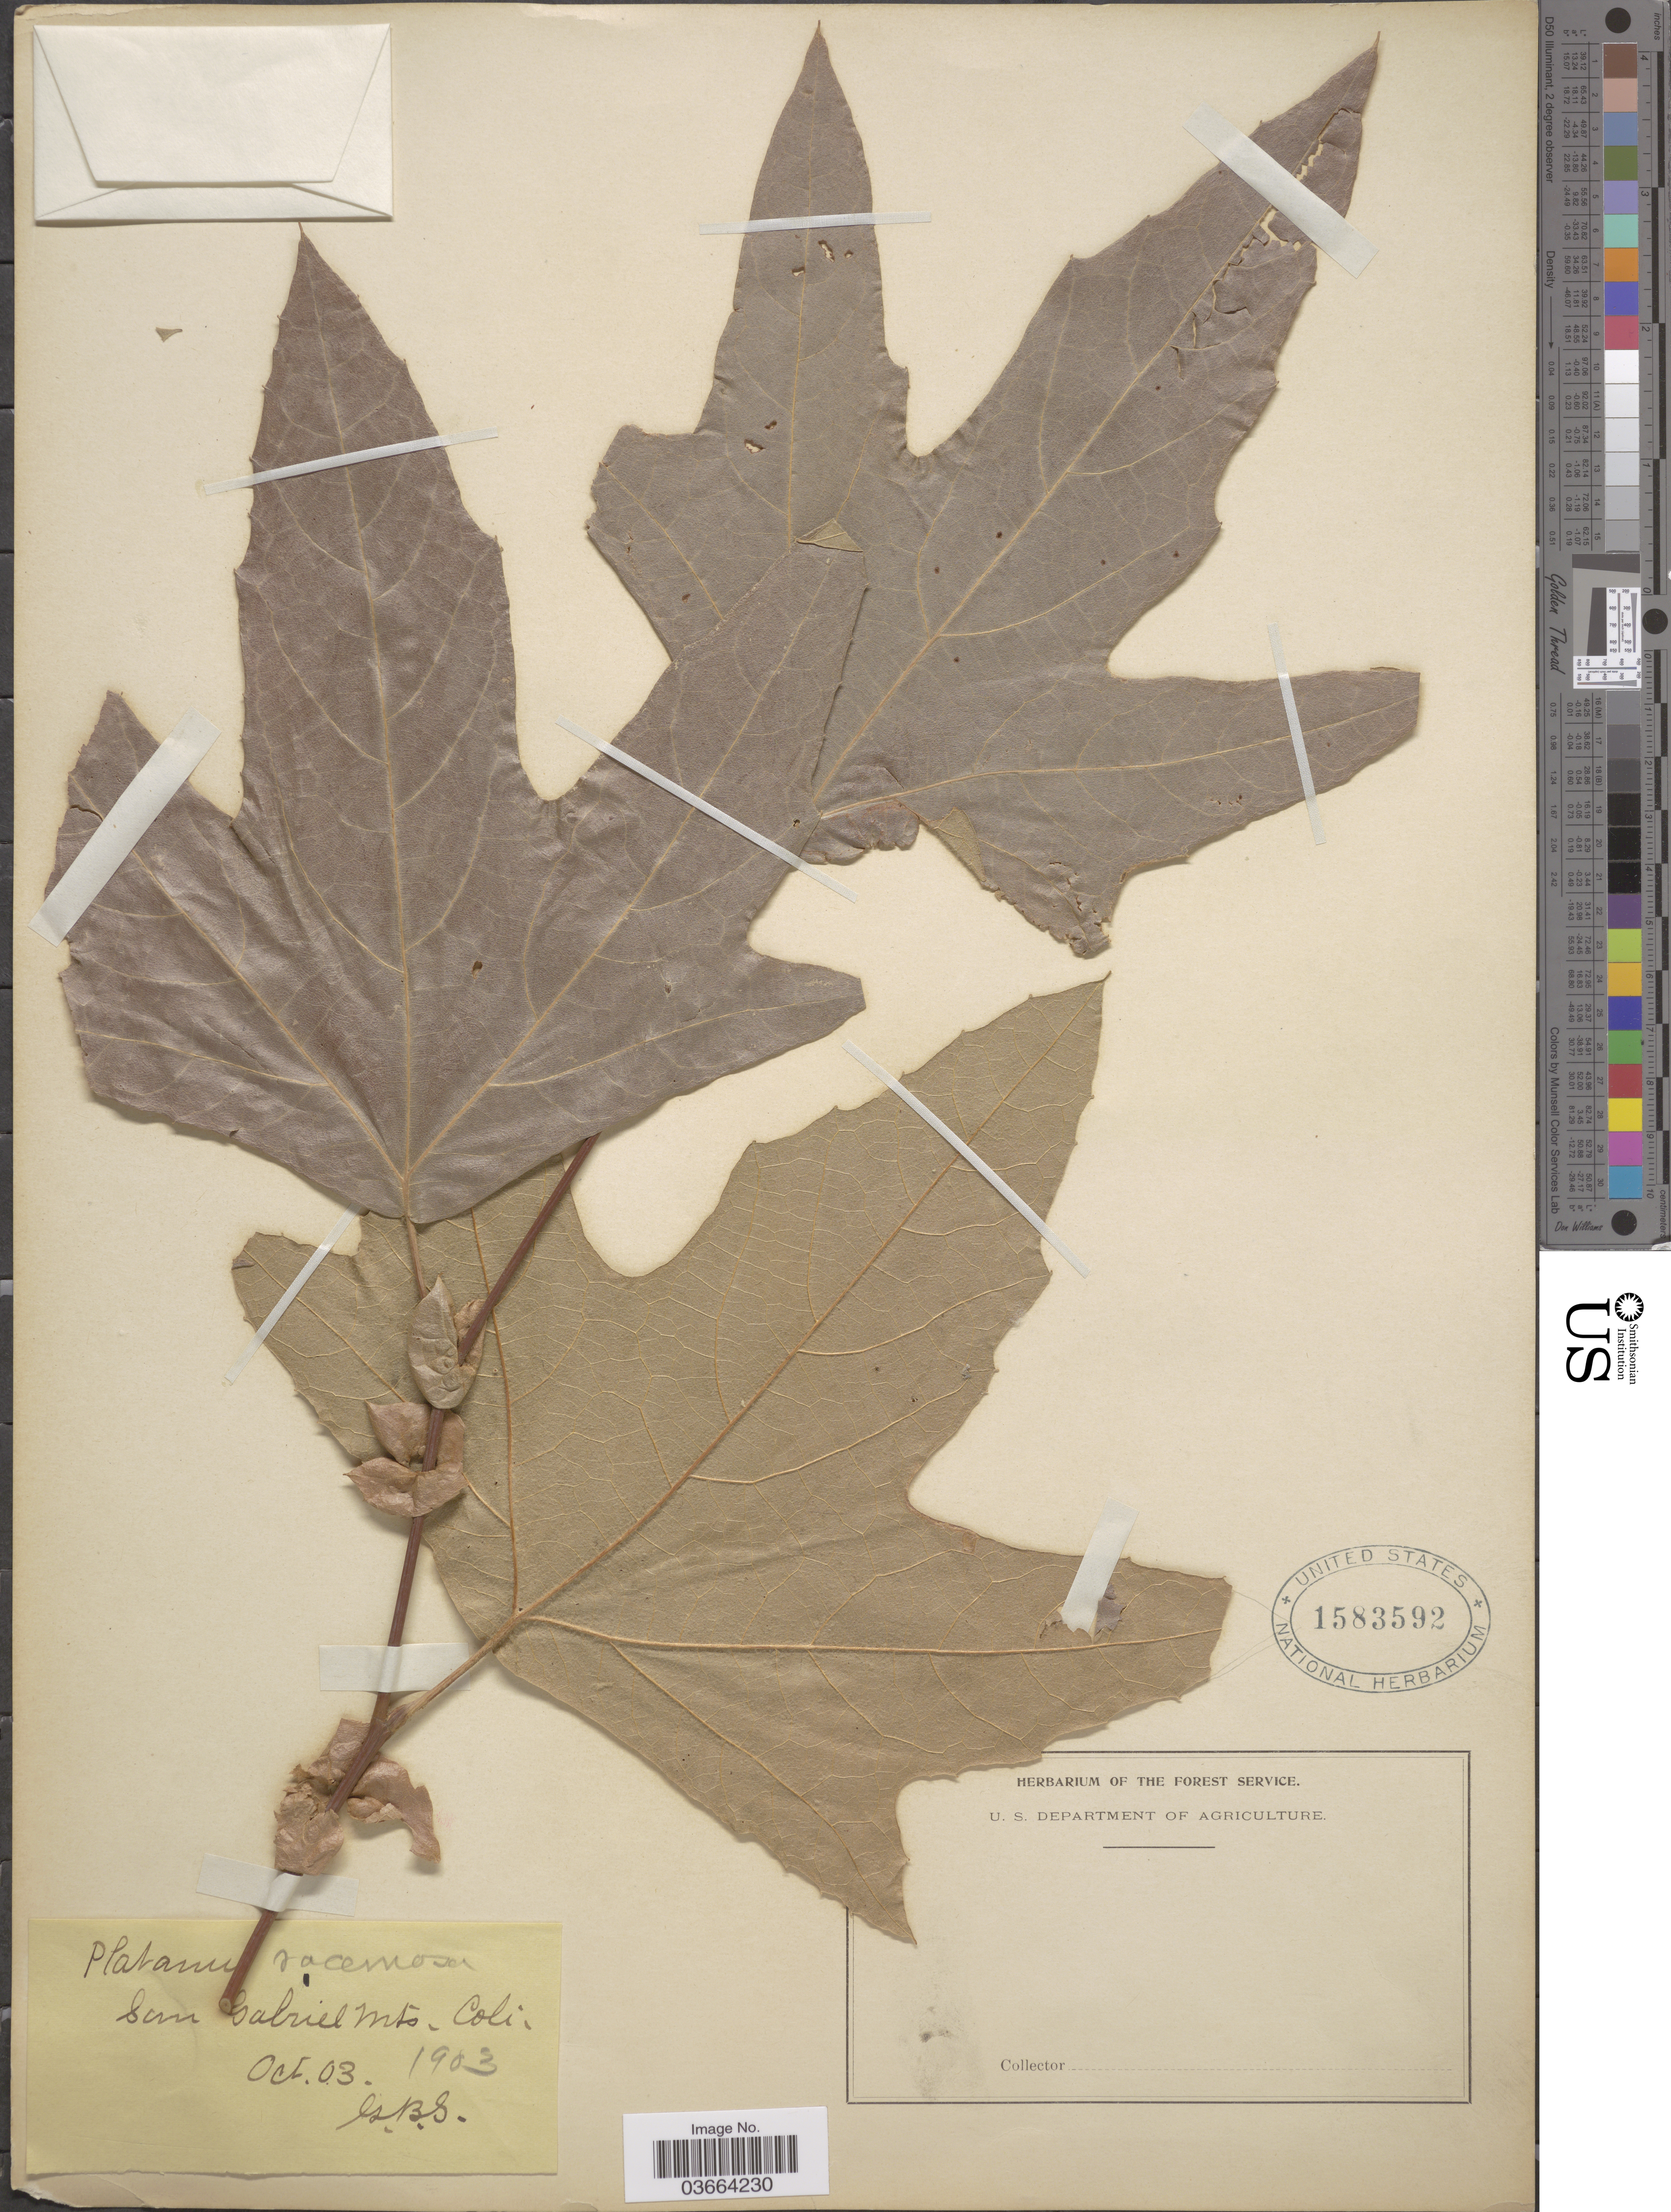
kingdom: Plantae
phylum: Tracheophyta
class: Magnoliopsida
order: Proteales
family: Platanaceae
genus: Platanus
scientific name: Platanus racemosa var. racemosa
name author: Nutt.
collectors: G. B. S.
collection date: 1903-10-03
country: United States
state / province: California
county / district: Los Angeles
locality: San Gabriel Mts.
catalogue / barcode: US 1583592